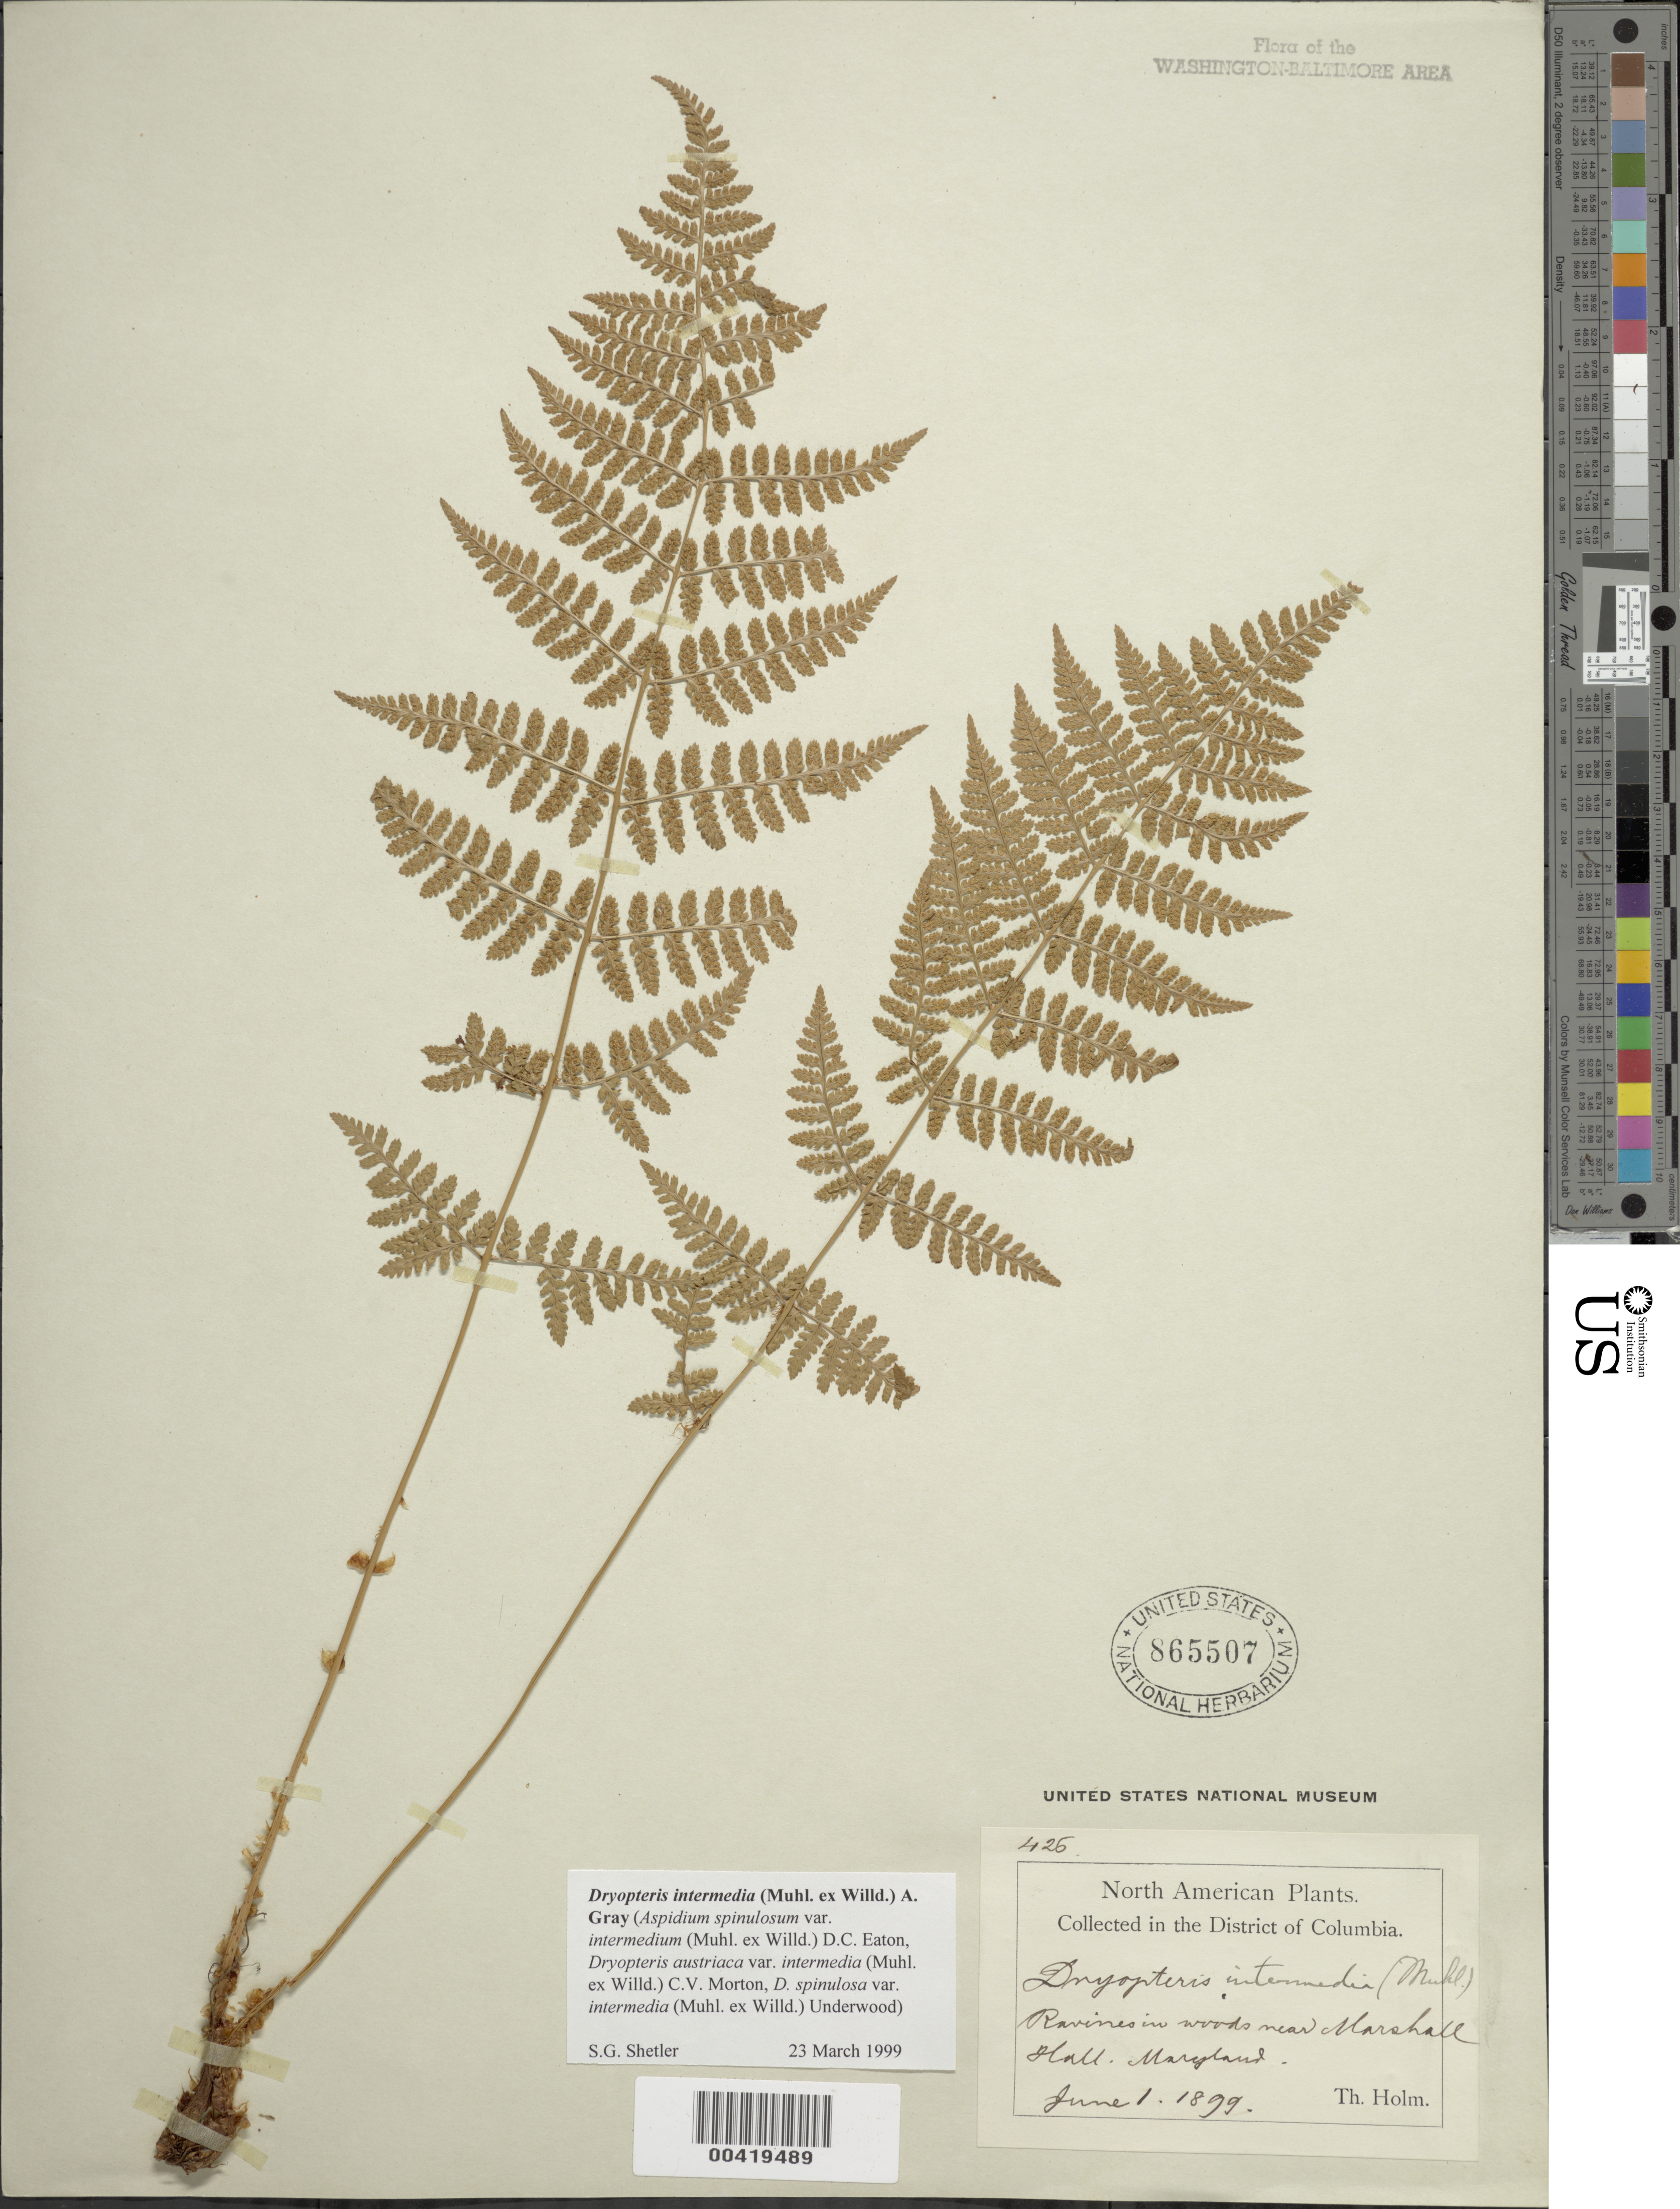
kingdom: Plantae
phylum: Tracheophyta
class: Polypodiopsida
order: Polypodiales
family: Dryopteridaceae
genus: Dryopteris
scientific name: Dryopteris intermedia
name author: (Muhl.) A. Gray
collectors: T. Holm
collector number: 426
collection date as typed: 01 Jun 1899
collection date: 1899-06-01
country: United States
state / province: Maryland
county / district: Charles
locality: Near Marshall Hall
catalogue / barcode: US 865507